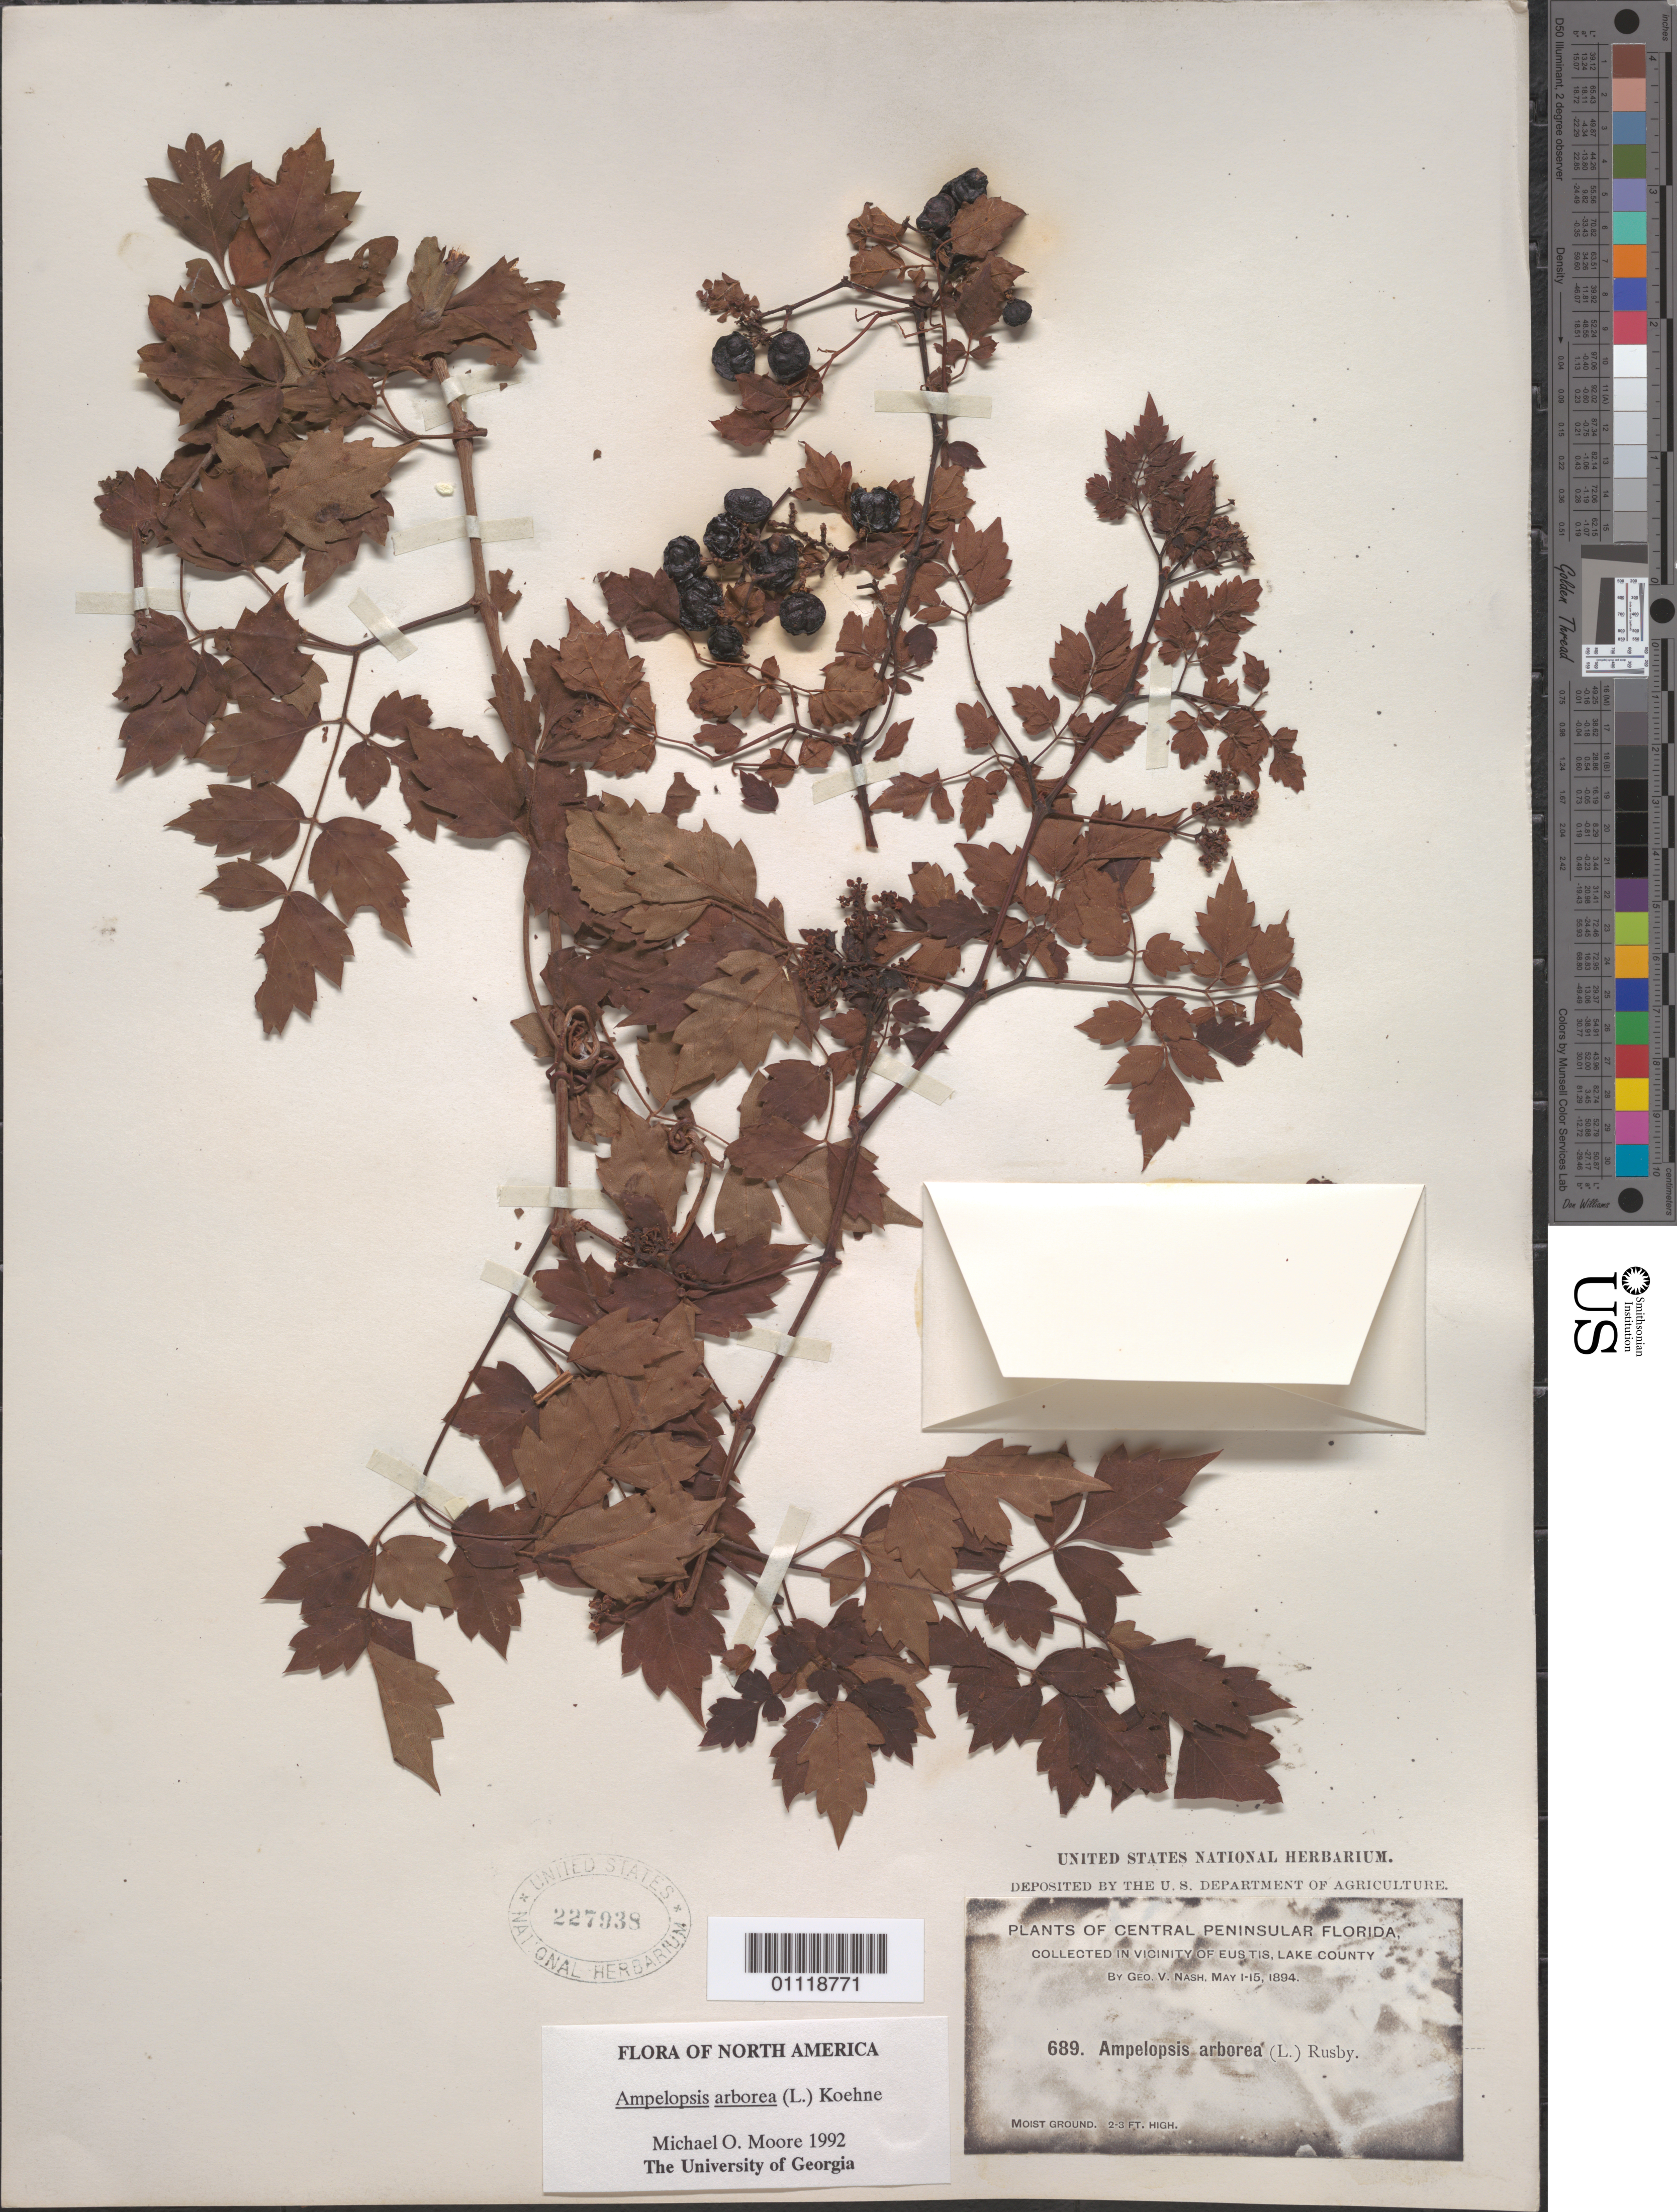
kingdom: Plantae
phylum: Tracheophyta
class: Magnoliopsida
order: Vitales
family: Vitaceae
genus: Ampelopsis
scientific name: Ampelopsis arborea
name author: (L.) Koehne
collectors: G. V. Nash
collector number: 689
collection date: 1894-05-01/1894-05-15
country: United States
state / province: Florida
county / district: Lake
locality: Vicinity of Eus Tis.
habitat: Moist ground.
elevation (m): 1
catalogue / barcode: US 227938